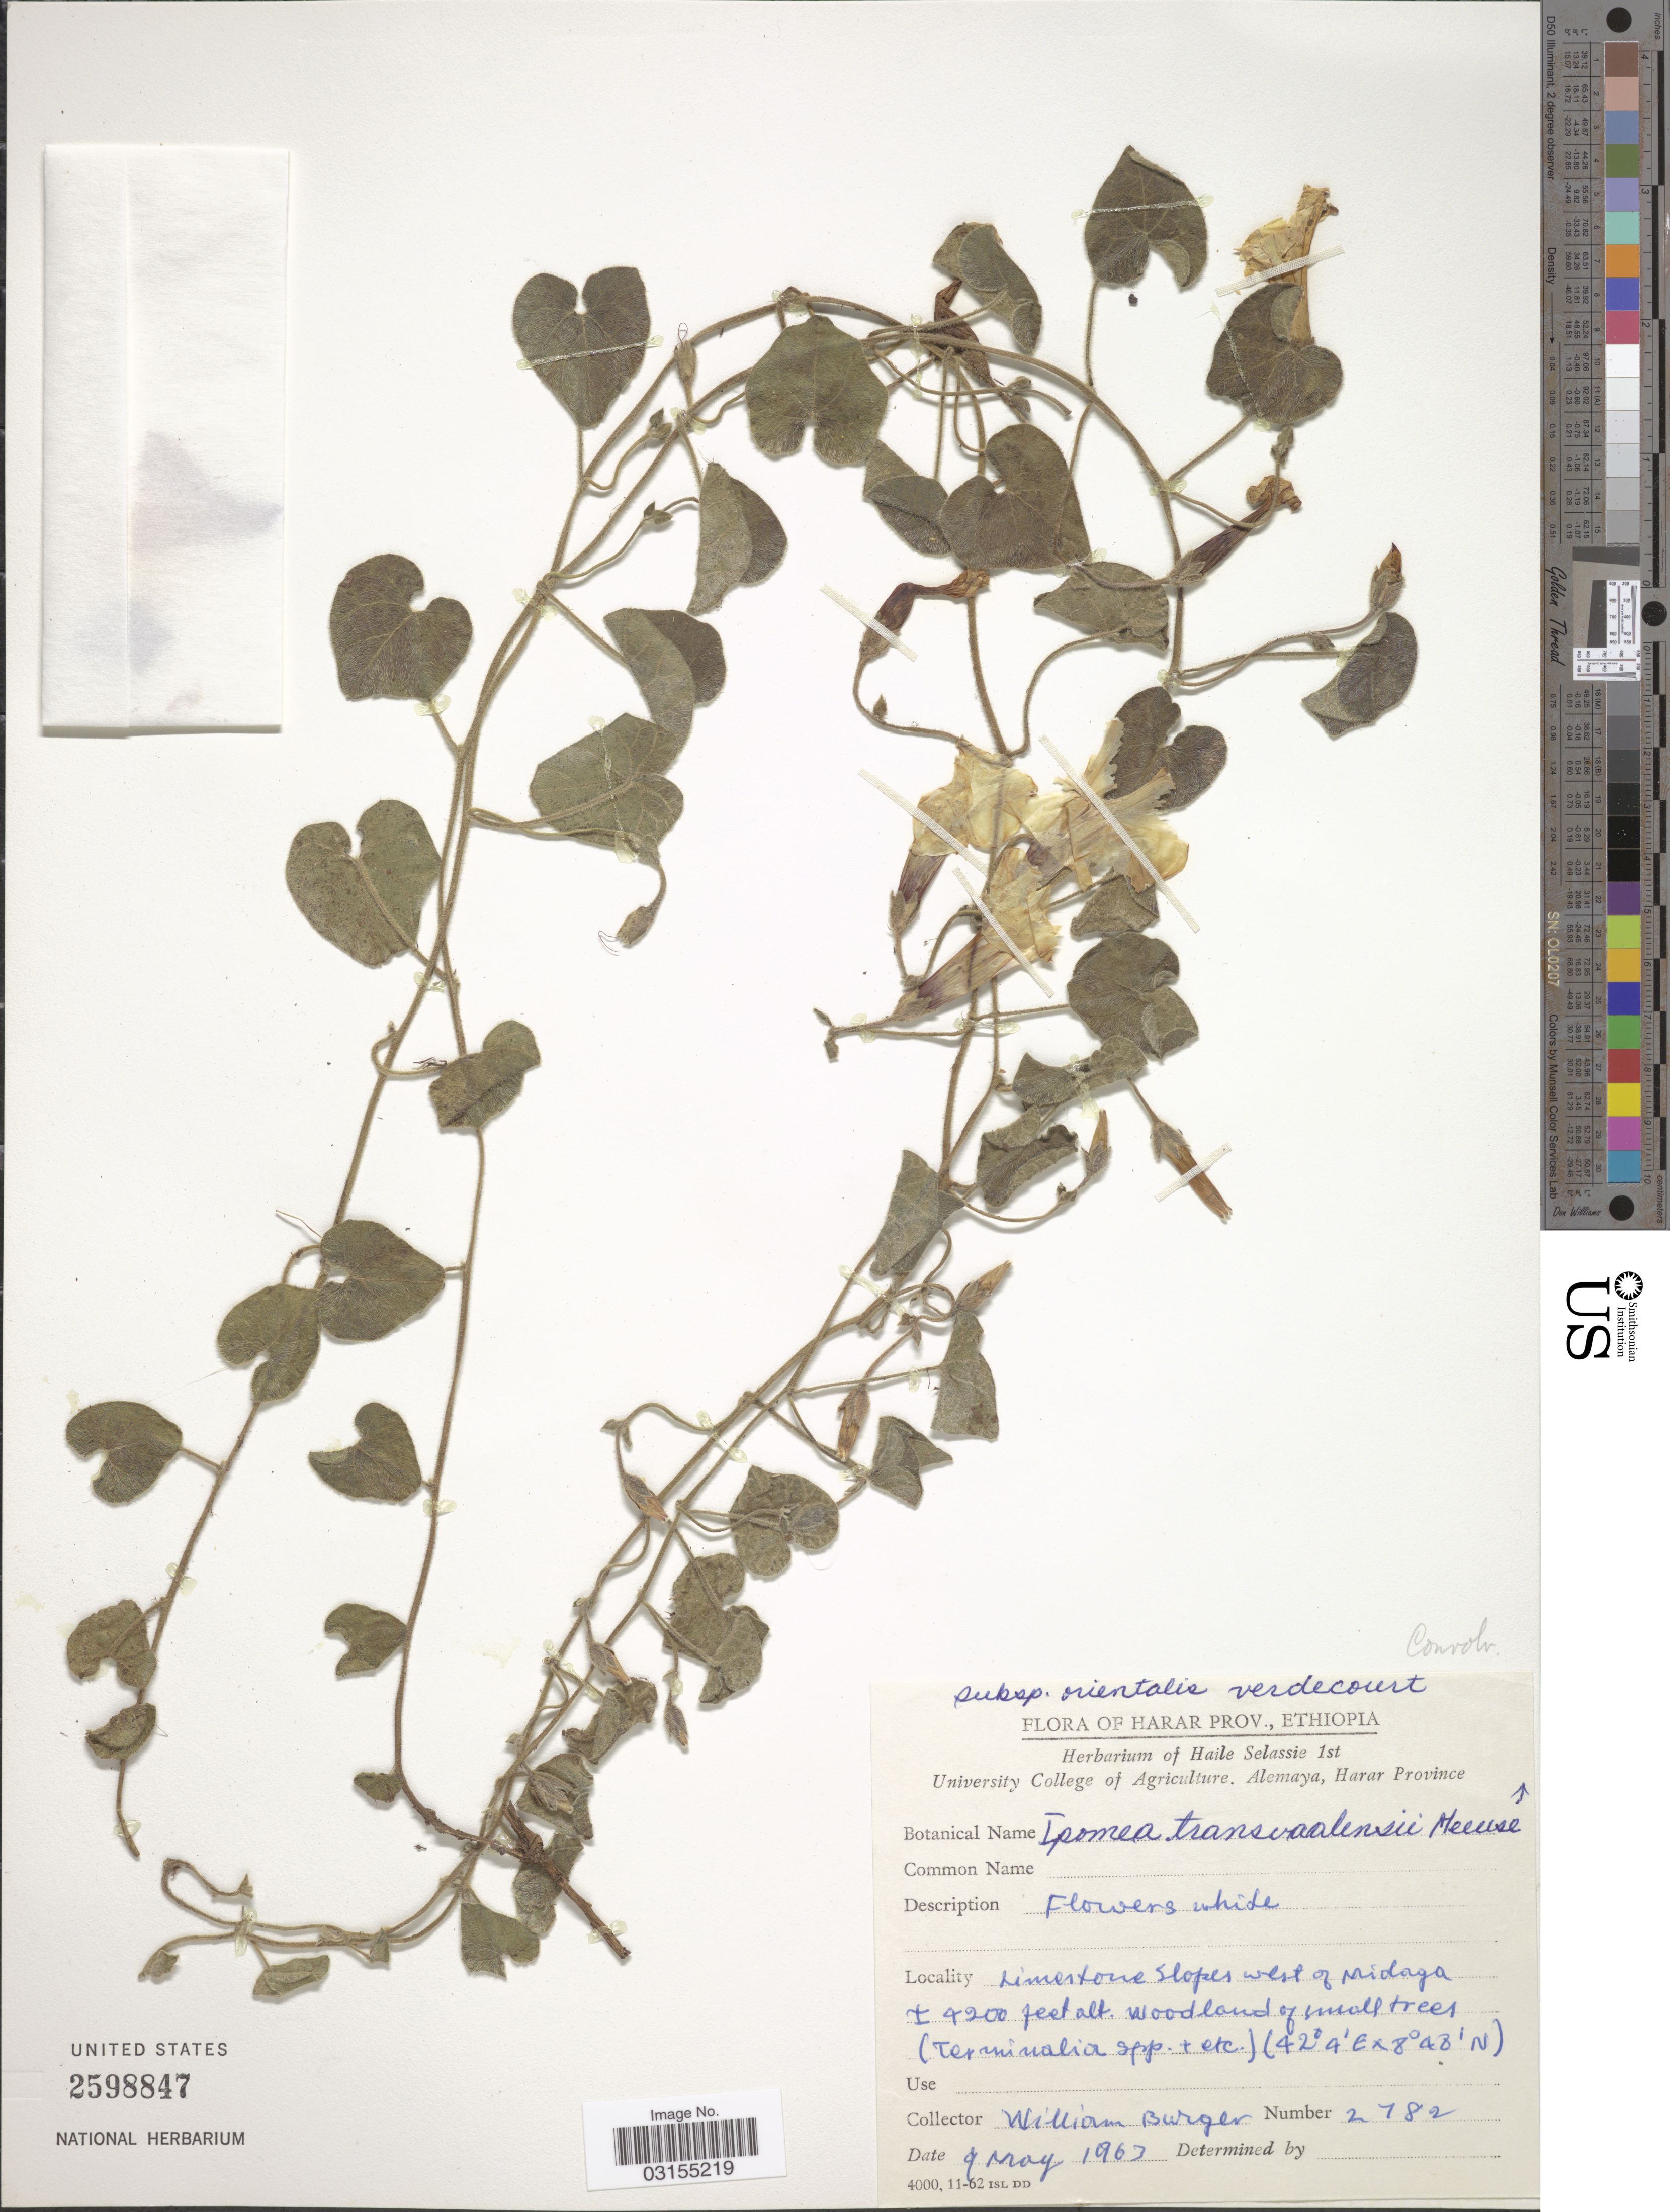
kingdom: Plantae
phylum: Tracheophyta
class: Magnoliopsida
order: Solanales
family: Convolvulaceae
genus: Ipomoea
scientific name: Ipomoea transvaalensis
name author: A. Meeuse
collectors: W. Burger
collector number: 2782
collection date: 1963-05-09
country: Ethiopia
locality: Harar Prov. Limestone slopes west of Midaga.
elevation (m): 1280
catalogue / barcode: US 2598847